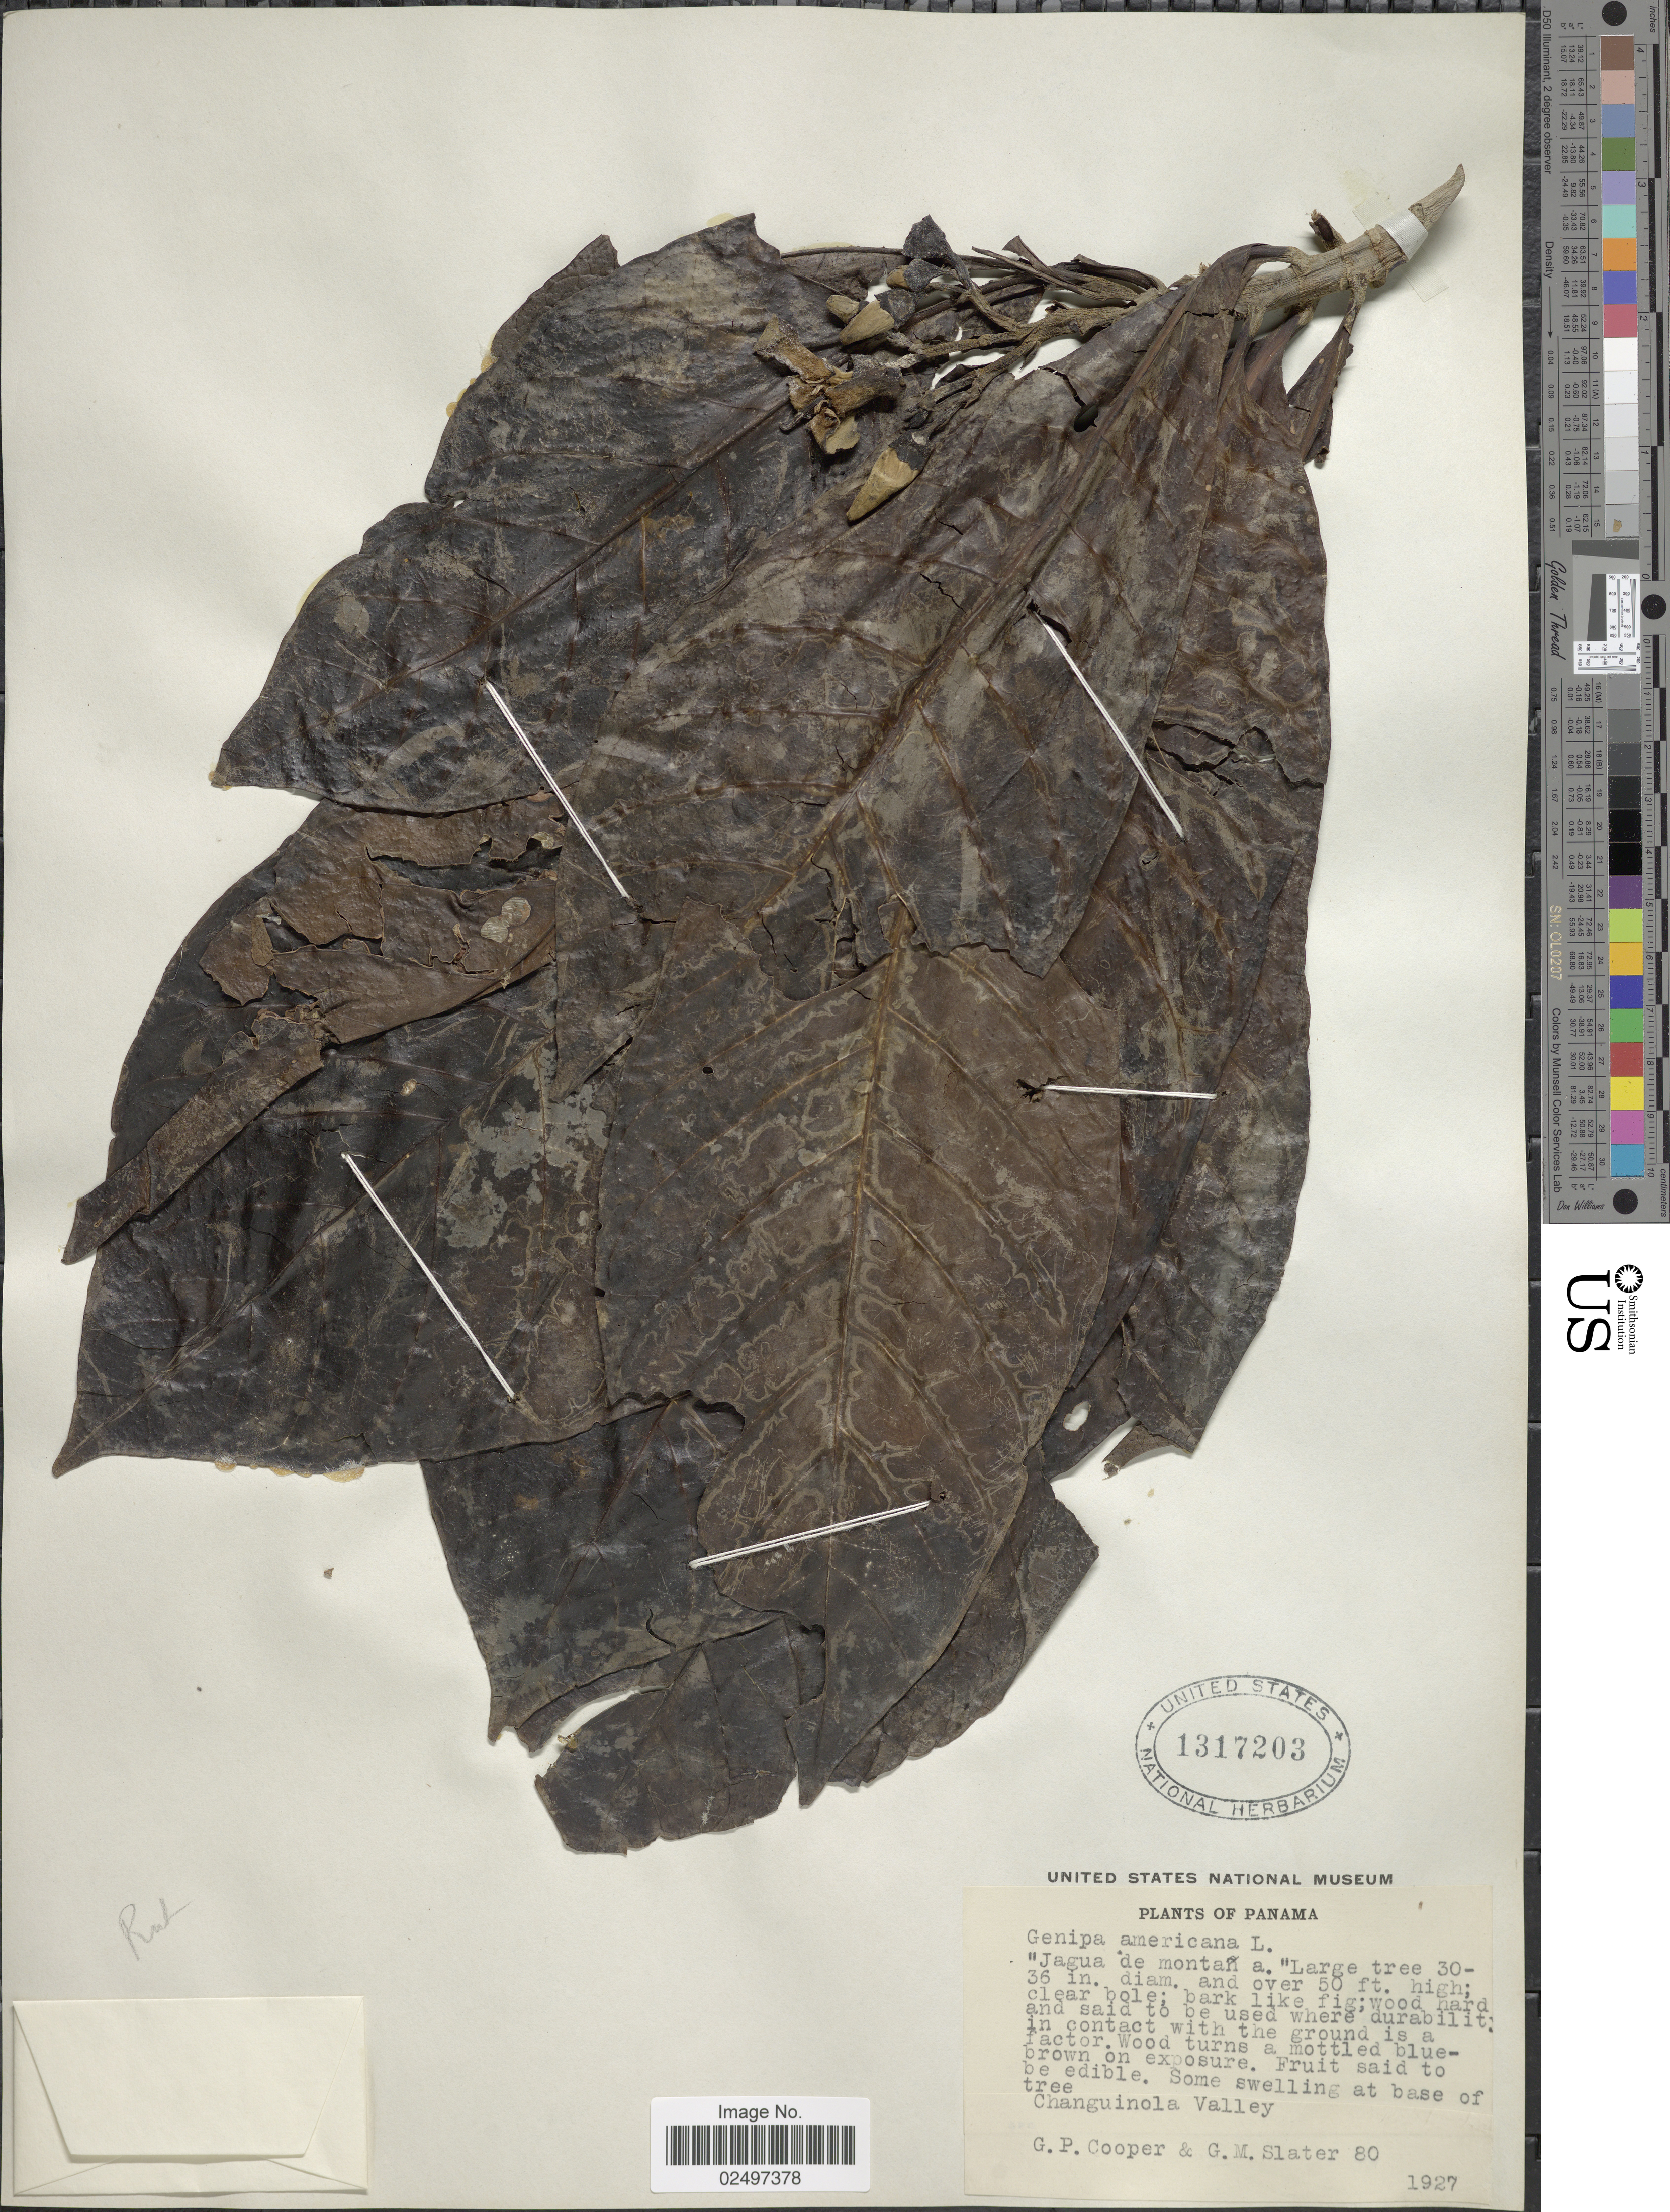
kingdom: Plantae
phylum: Tracheophyta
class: Magnoliopsida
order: Gentianales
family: Rubiaceae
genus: Genipa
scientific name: Genipa americana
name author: L.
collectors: G. Cooper & G. Slater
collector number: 80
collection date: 1927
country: Panama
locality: Changuinola Valley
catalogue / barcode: US 1317203